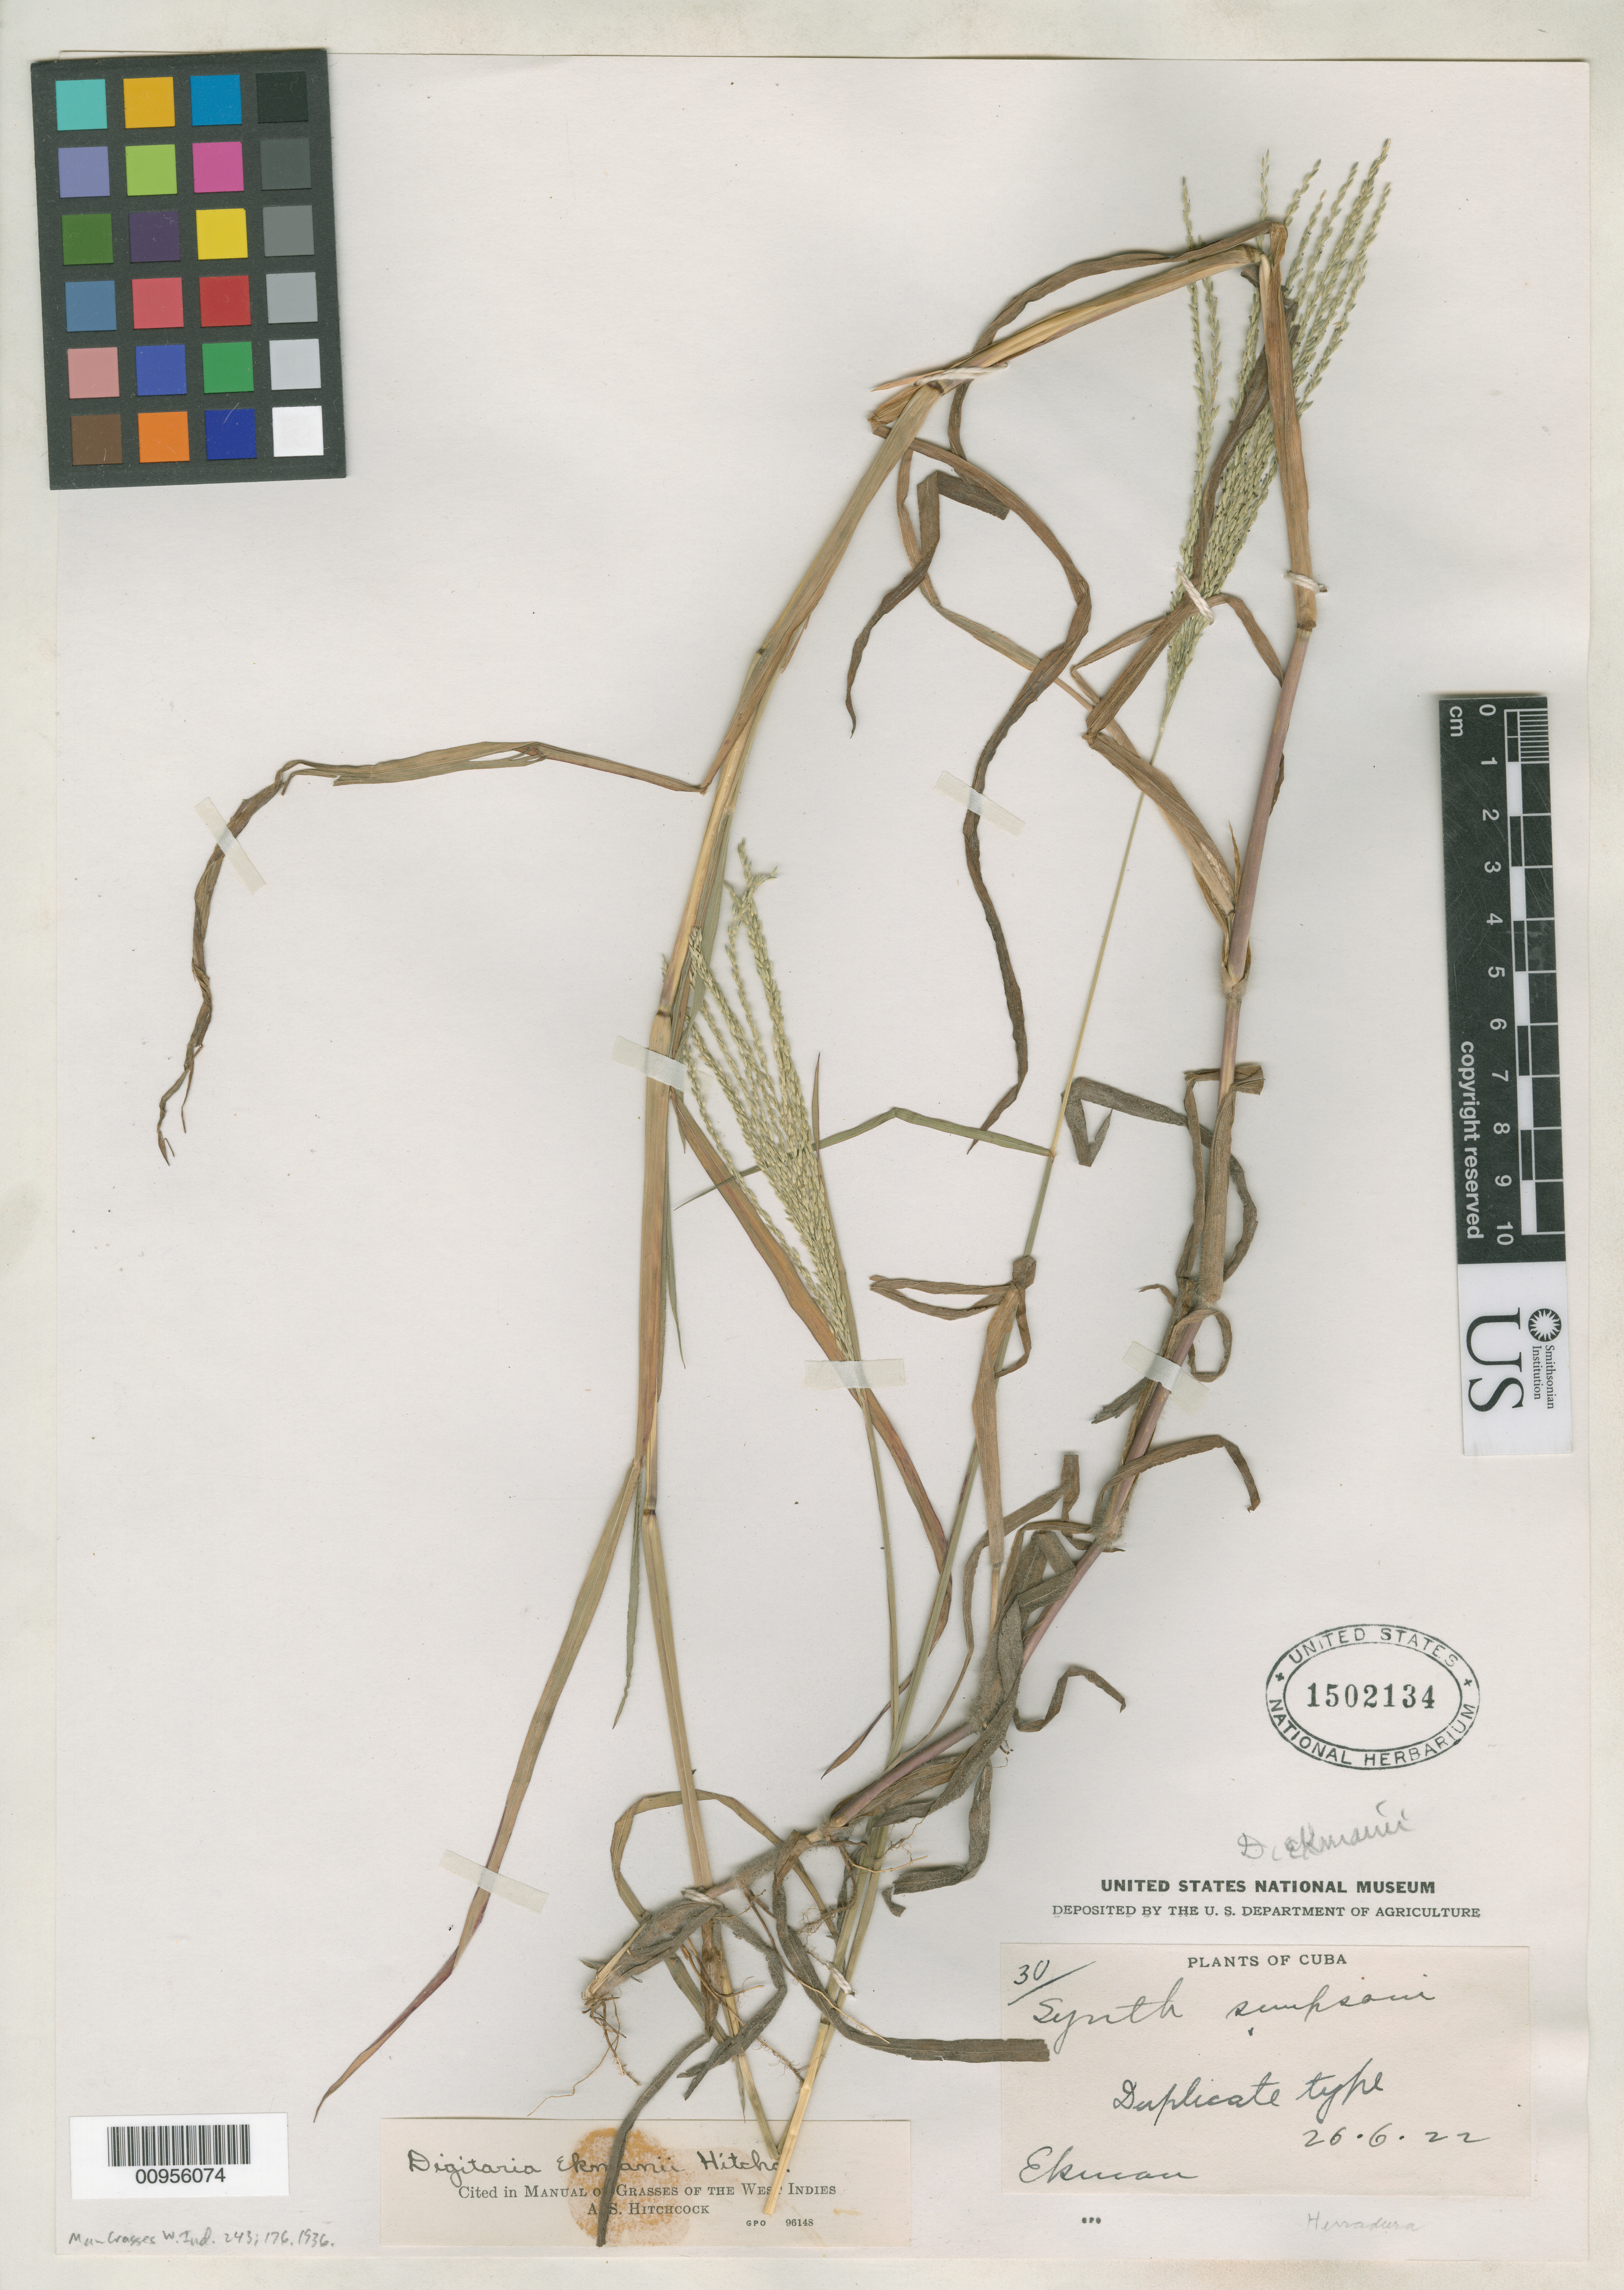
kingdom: Plantae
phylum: Tracheophyta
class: Liliopsida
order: Poales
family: Poaceae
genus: Digitaria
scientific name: Digitaria ekmanii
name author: Hitchc.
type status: Isotype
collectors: E. L. Ekman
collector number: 30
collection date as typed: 26 Jun 1922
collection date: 1922-06-26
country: Cuba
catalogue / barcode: US 1502134